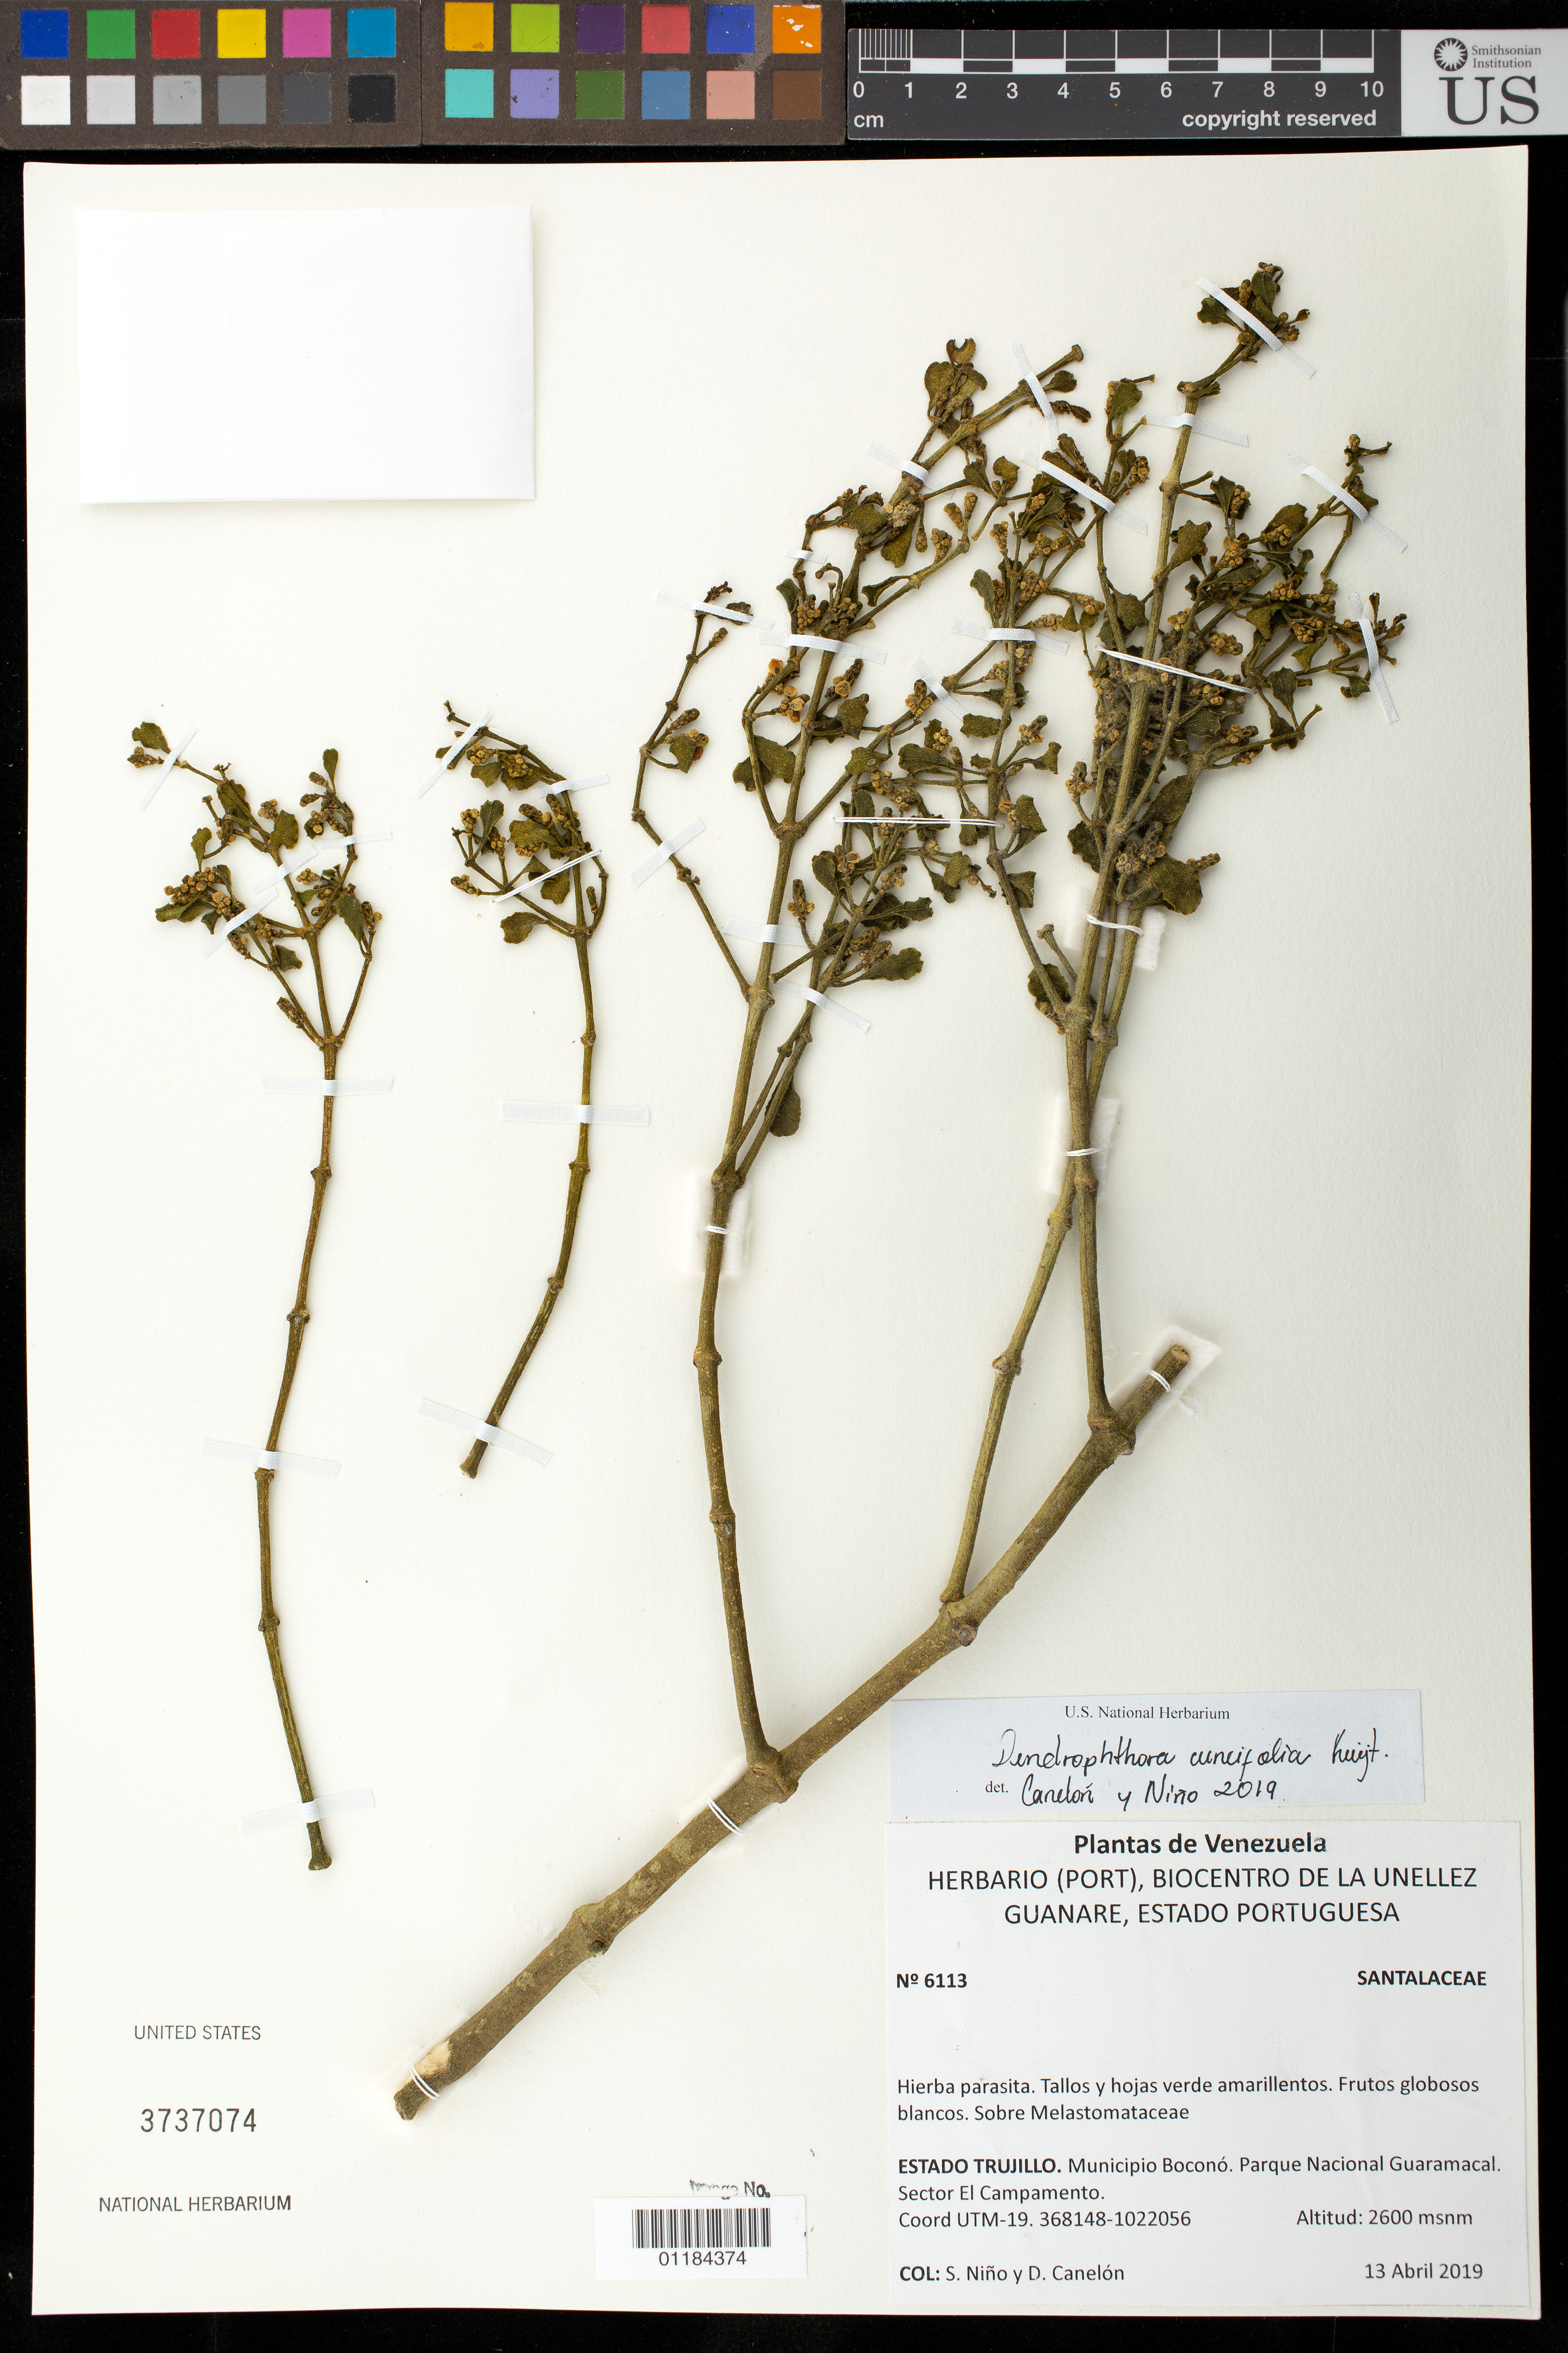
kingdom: Plantae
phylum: Tracheophyta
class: Magnoliopsida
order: Santalales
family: Viscaceae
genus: Dendrophthora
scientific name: Dendrophthora cuneifolia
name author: Kuijt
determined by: Canelon, Daniela; Niño, S. M.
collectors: S. M. Niño & D. Canelón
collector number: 6113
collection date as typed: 13 Abril 2019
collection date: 2019-04-13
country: Venezuela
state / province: Trujillo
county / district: Boconó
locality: Parque Nacional Guaramacal. Sector El Campamento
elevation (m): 2600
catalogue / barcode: US 3737074